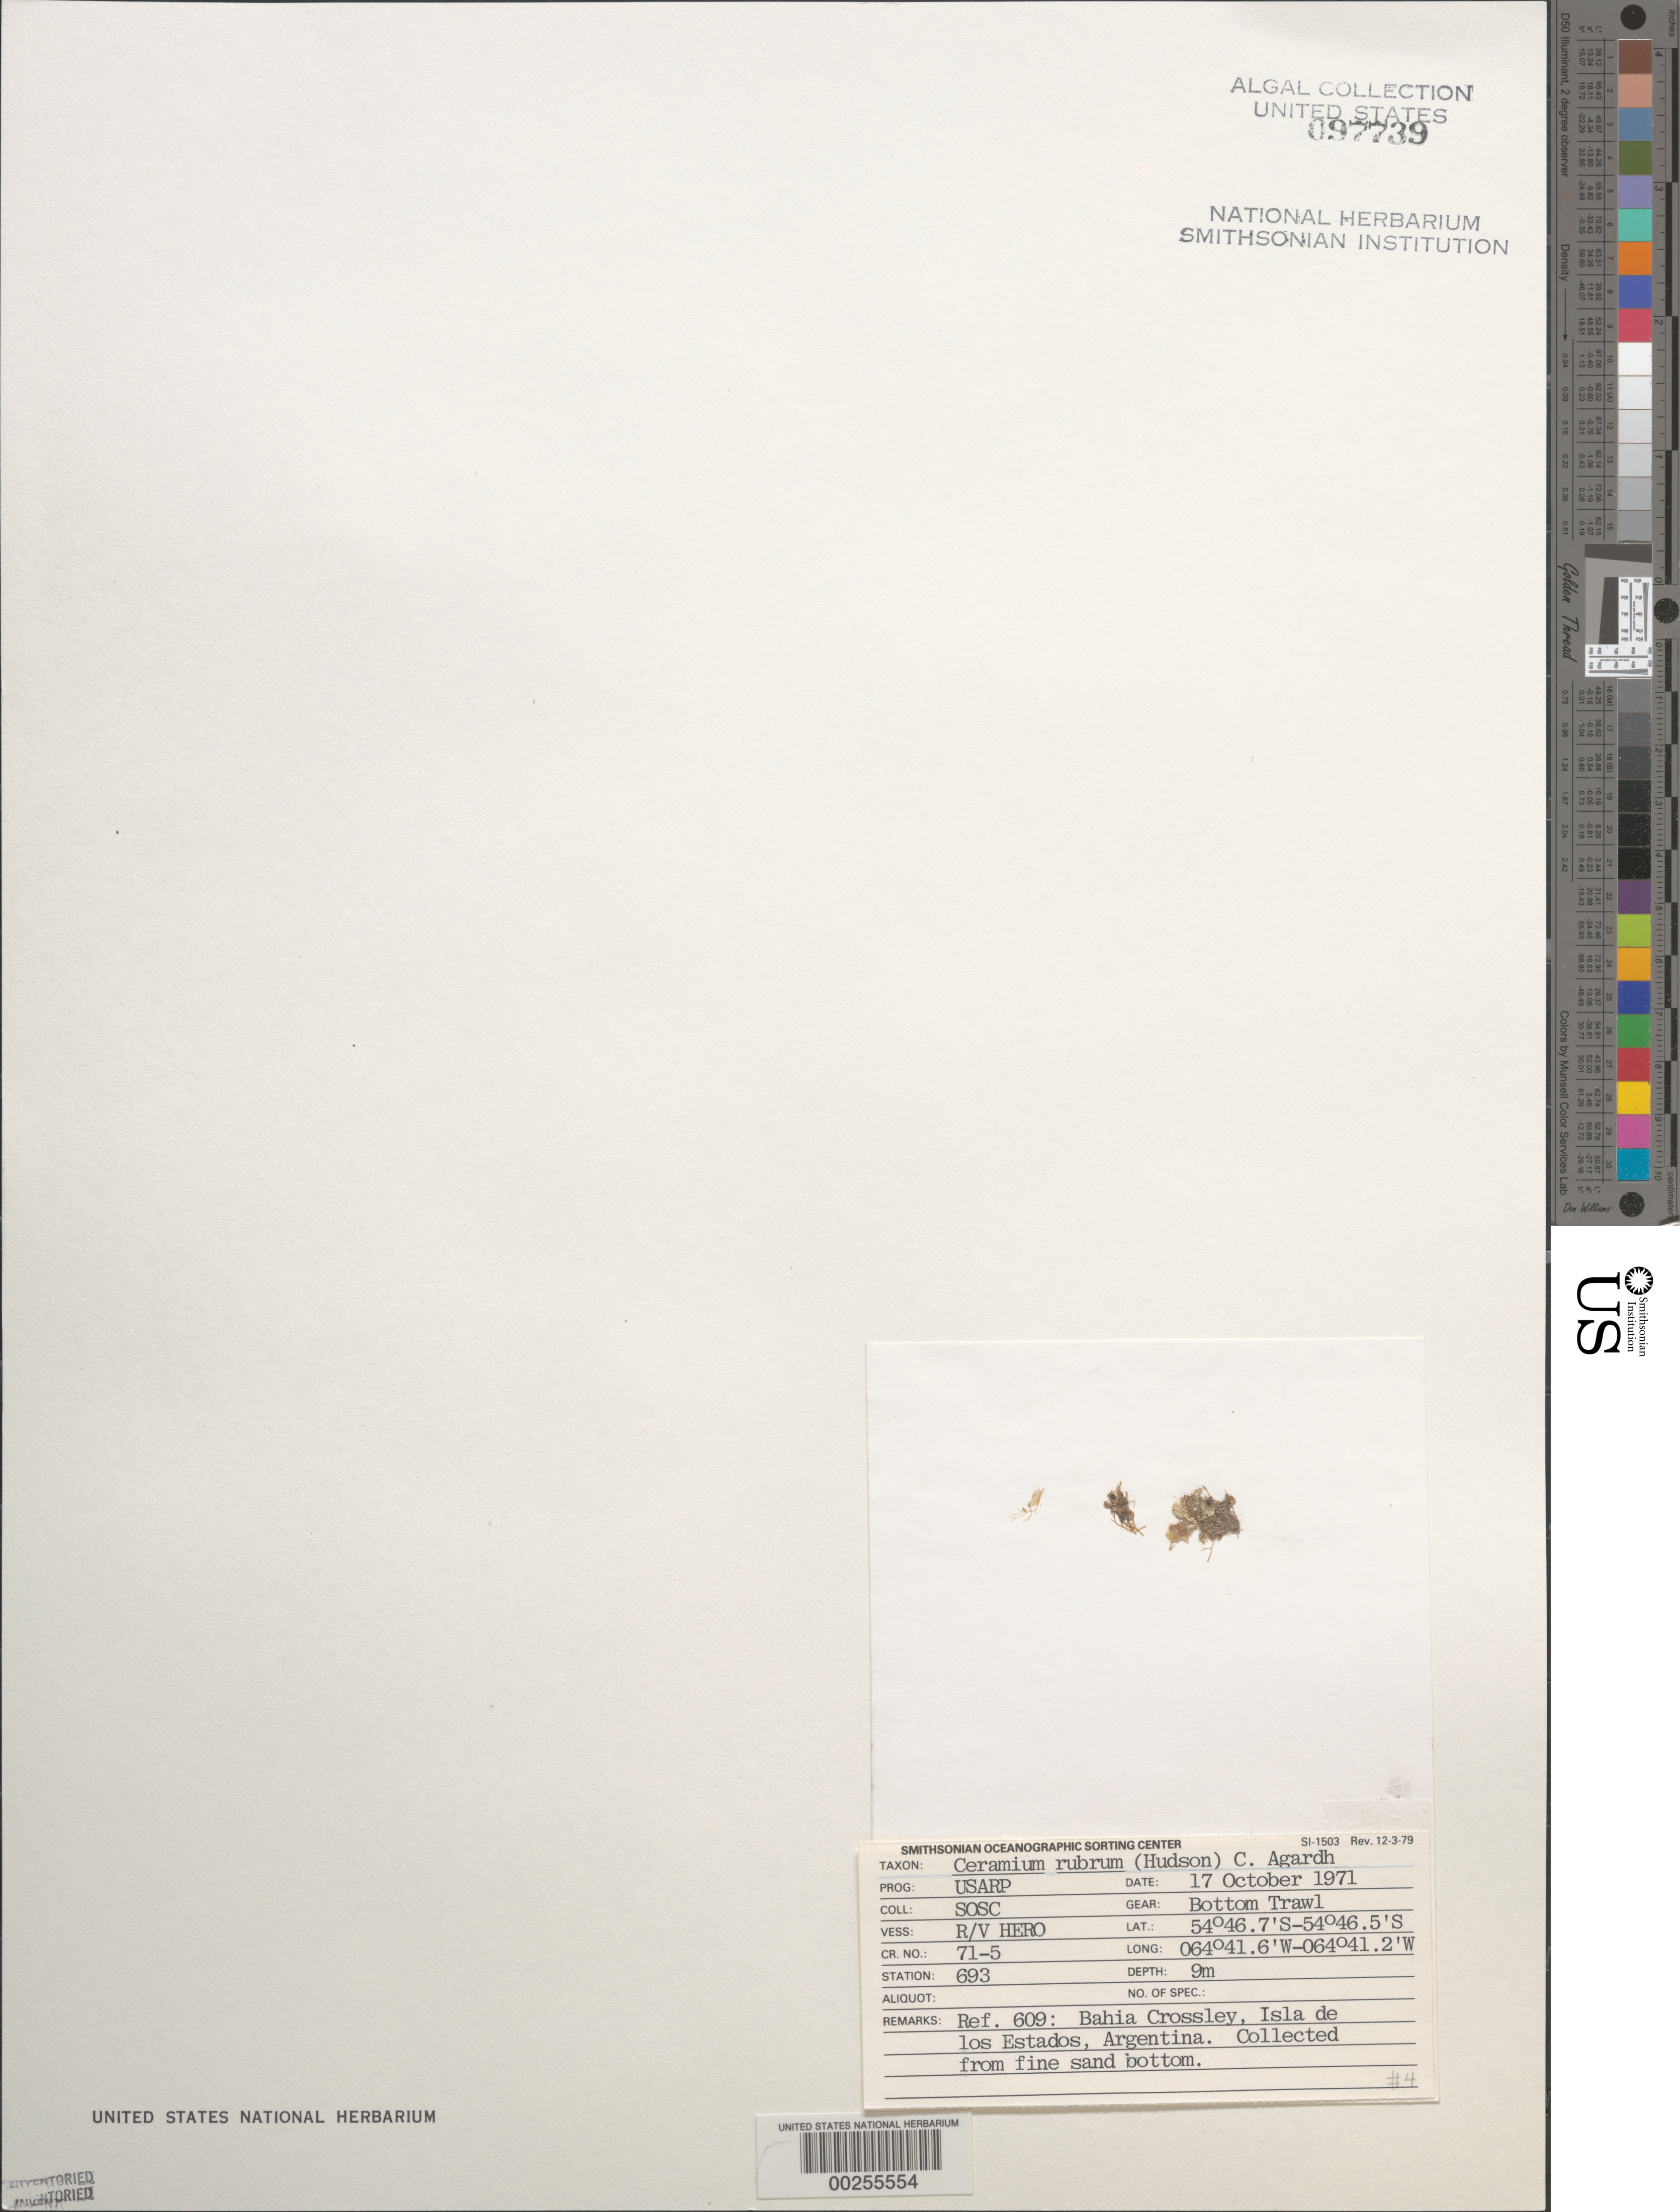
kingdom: Plantae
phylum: Rhodophyta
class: Florideophyceae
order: Ceramiales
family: Ceramiaceae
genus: Ceramium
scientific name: Ceramium rubrum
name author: C. Agardh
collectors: SOSC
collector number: Station 693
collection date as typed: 17 Oct 1971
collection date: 1971-10-17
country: Argentina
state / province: Tierra del Fuego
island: Isla de los Estados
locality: Bahia Crossley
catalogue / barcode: US 97739